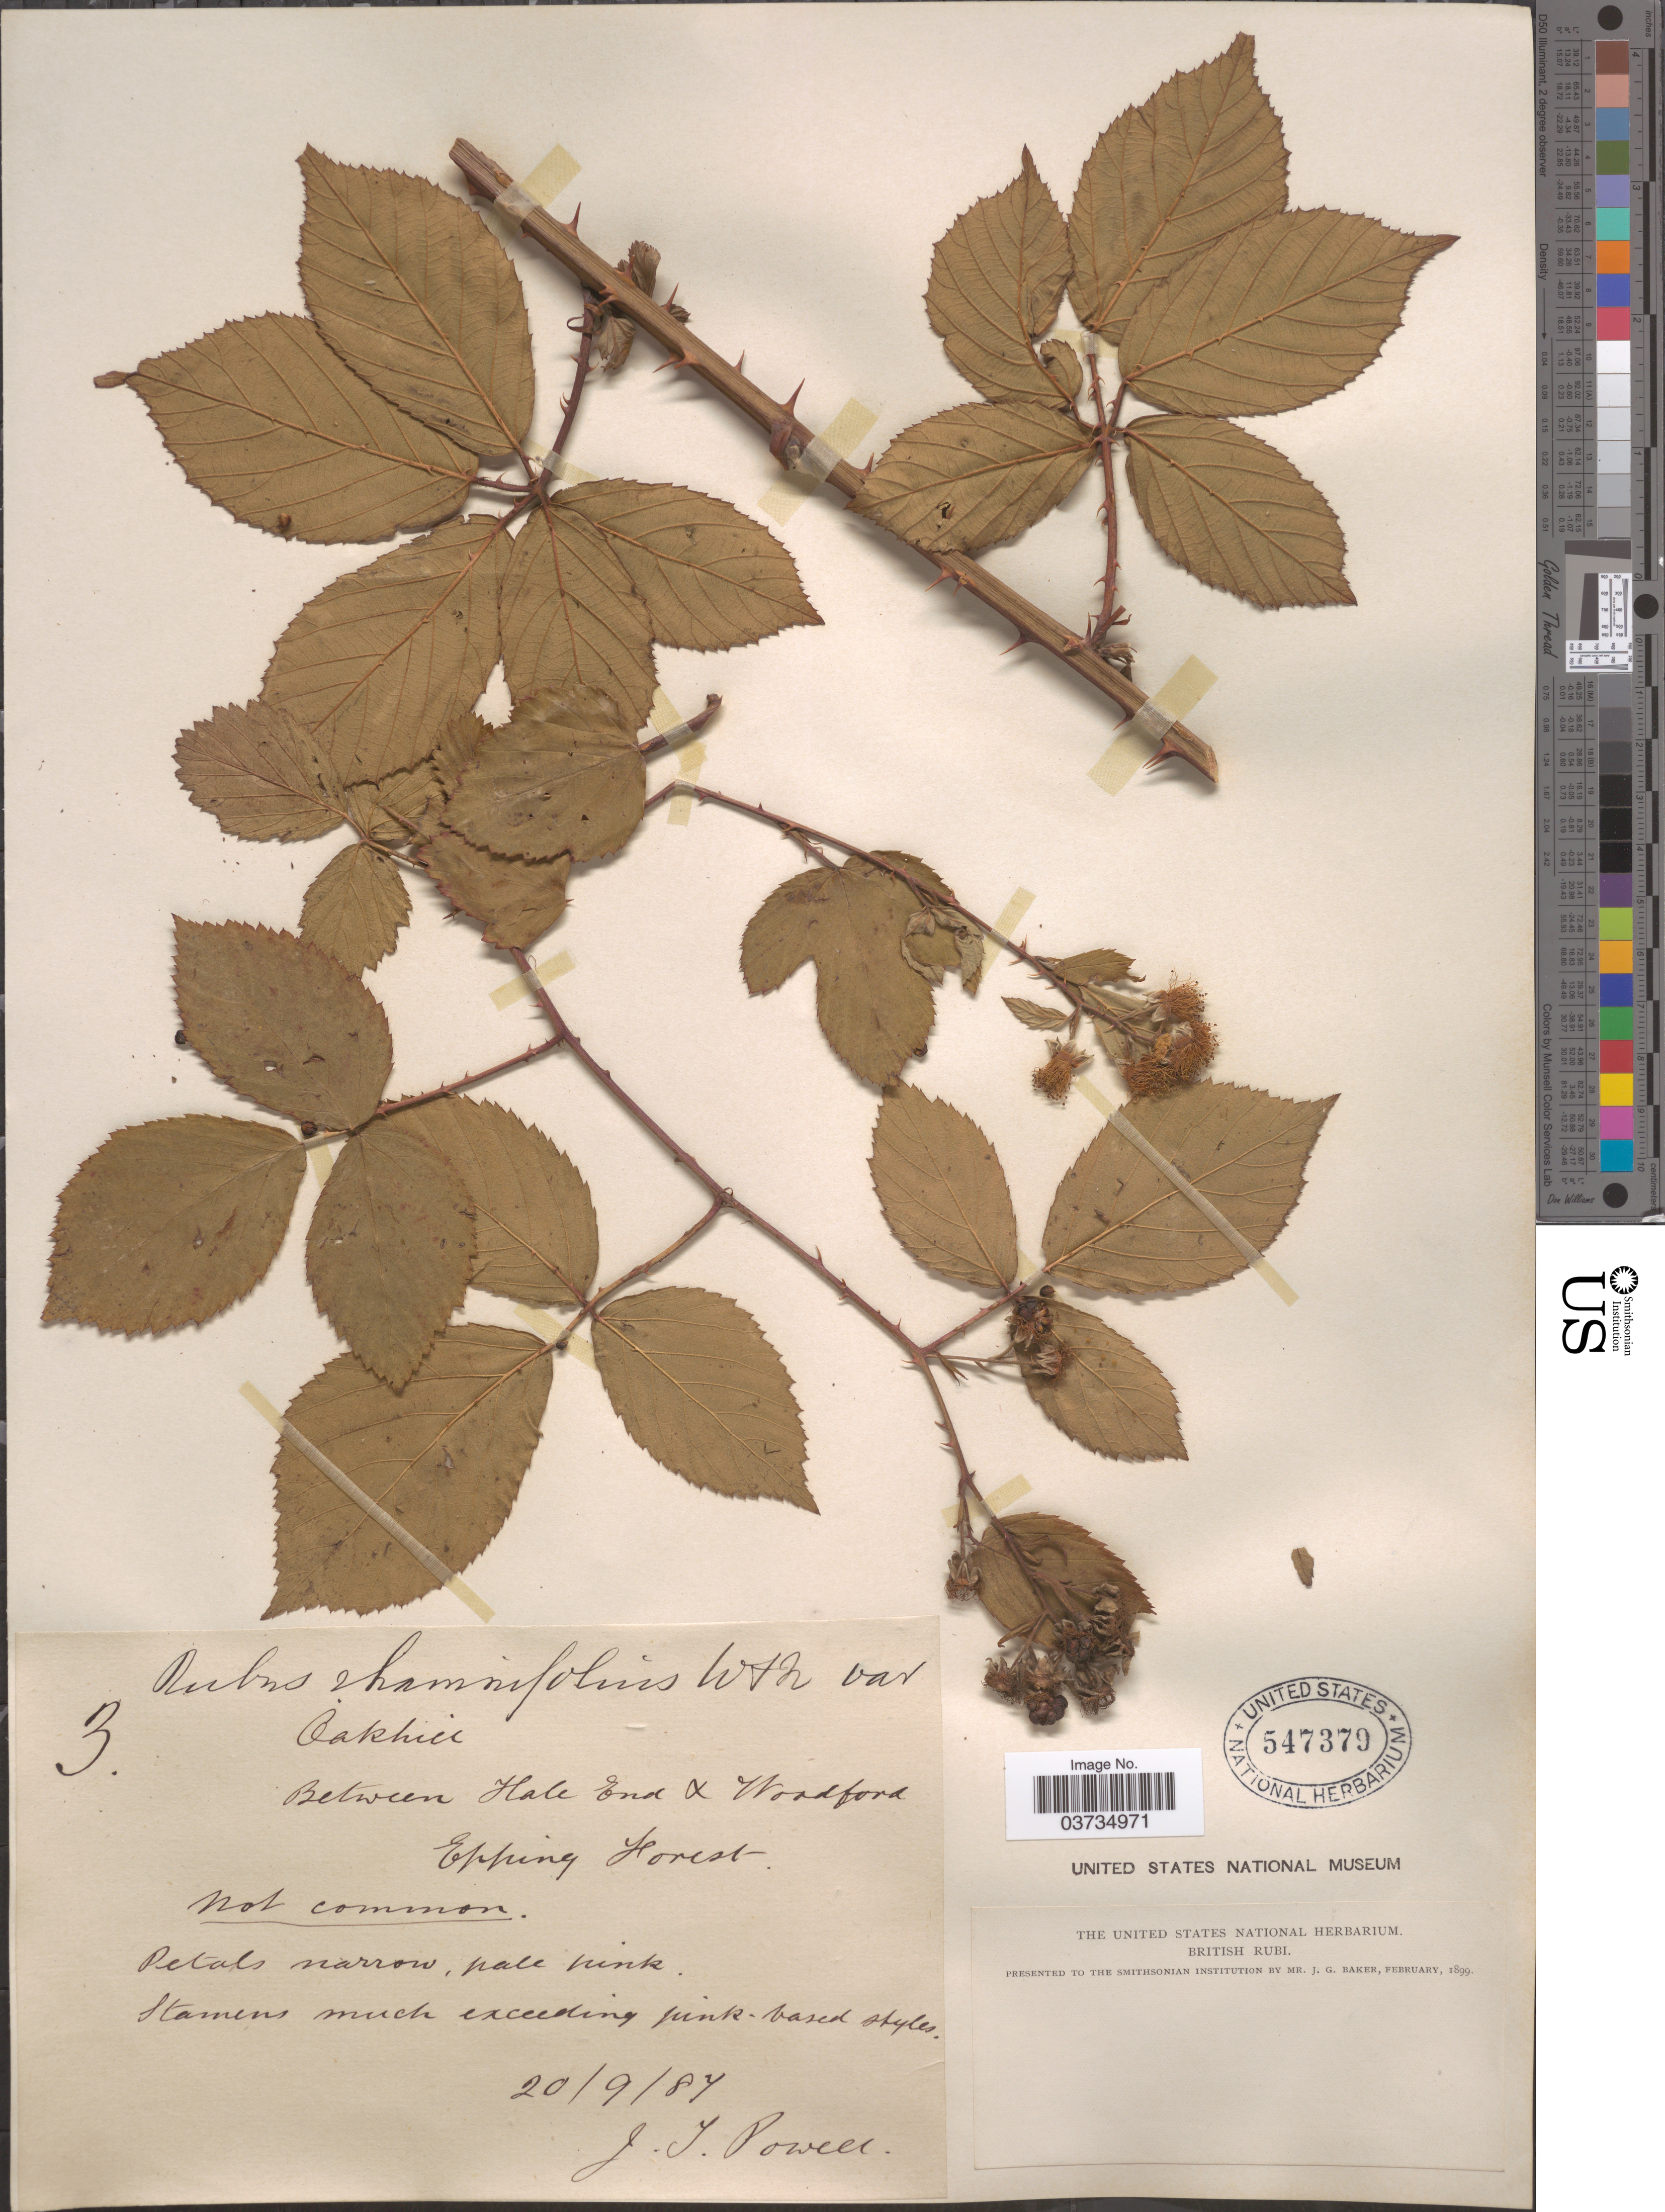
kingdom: Plantae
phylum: Tracheophyta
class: Magnoliopsida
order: Rosales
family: Rosaceae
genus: Rubus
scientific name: Rubus rhamnifolius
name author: Weihe & Nees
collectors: J. Powell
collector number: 3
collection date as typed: Transcribed d/m/y: 20/9/87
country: United Kingdom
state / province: England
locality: Oakhill. Between Hale End & Woodford. Epping Forest.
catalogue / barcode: US 547379